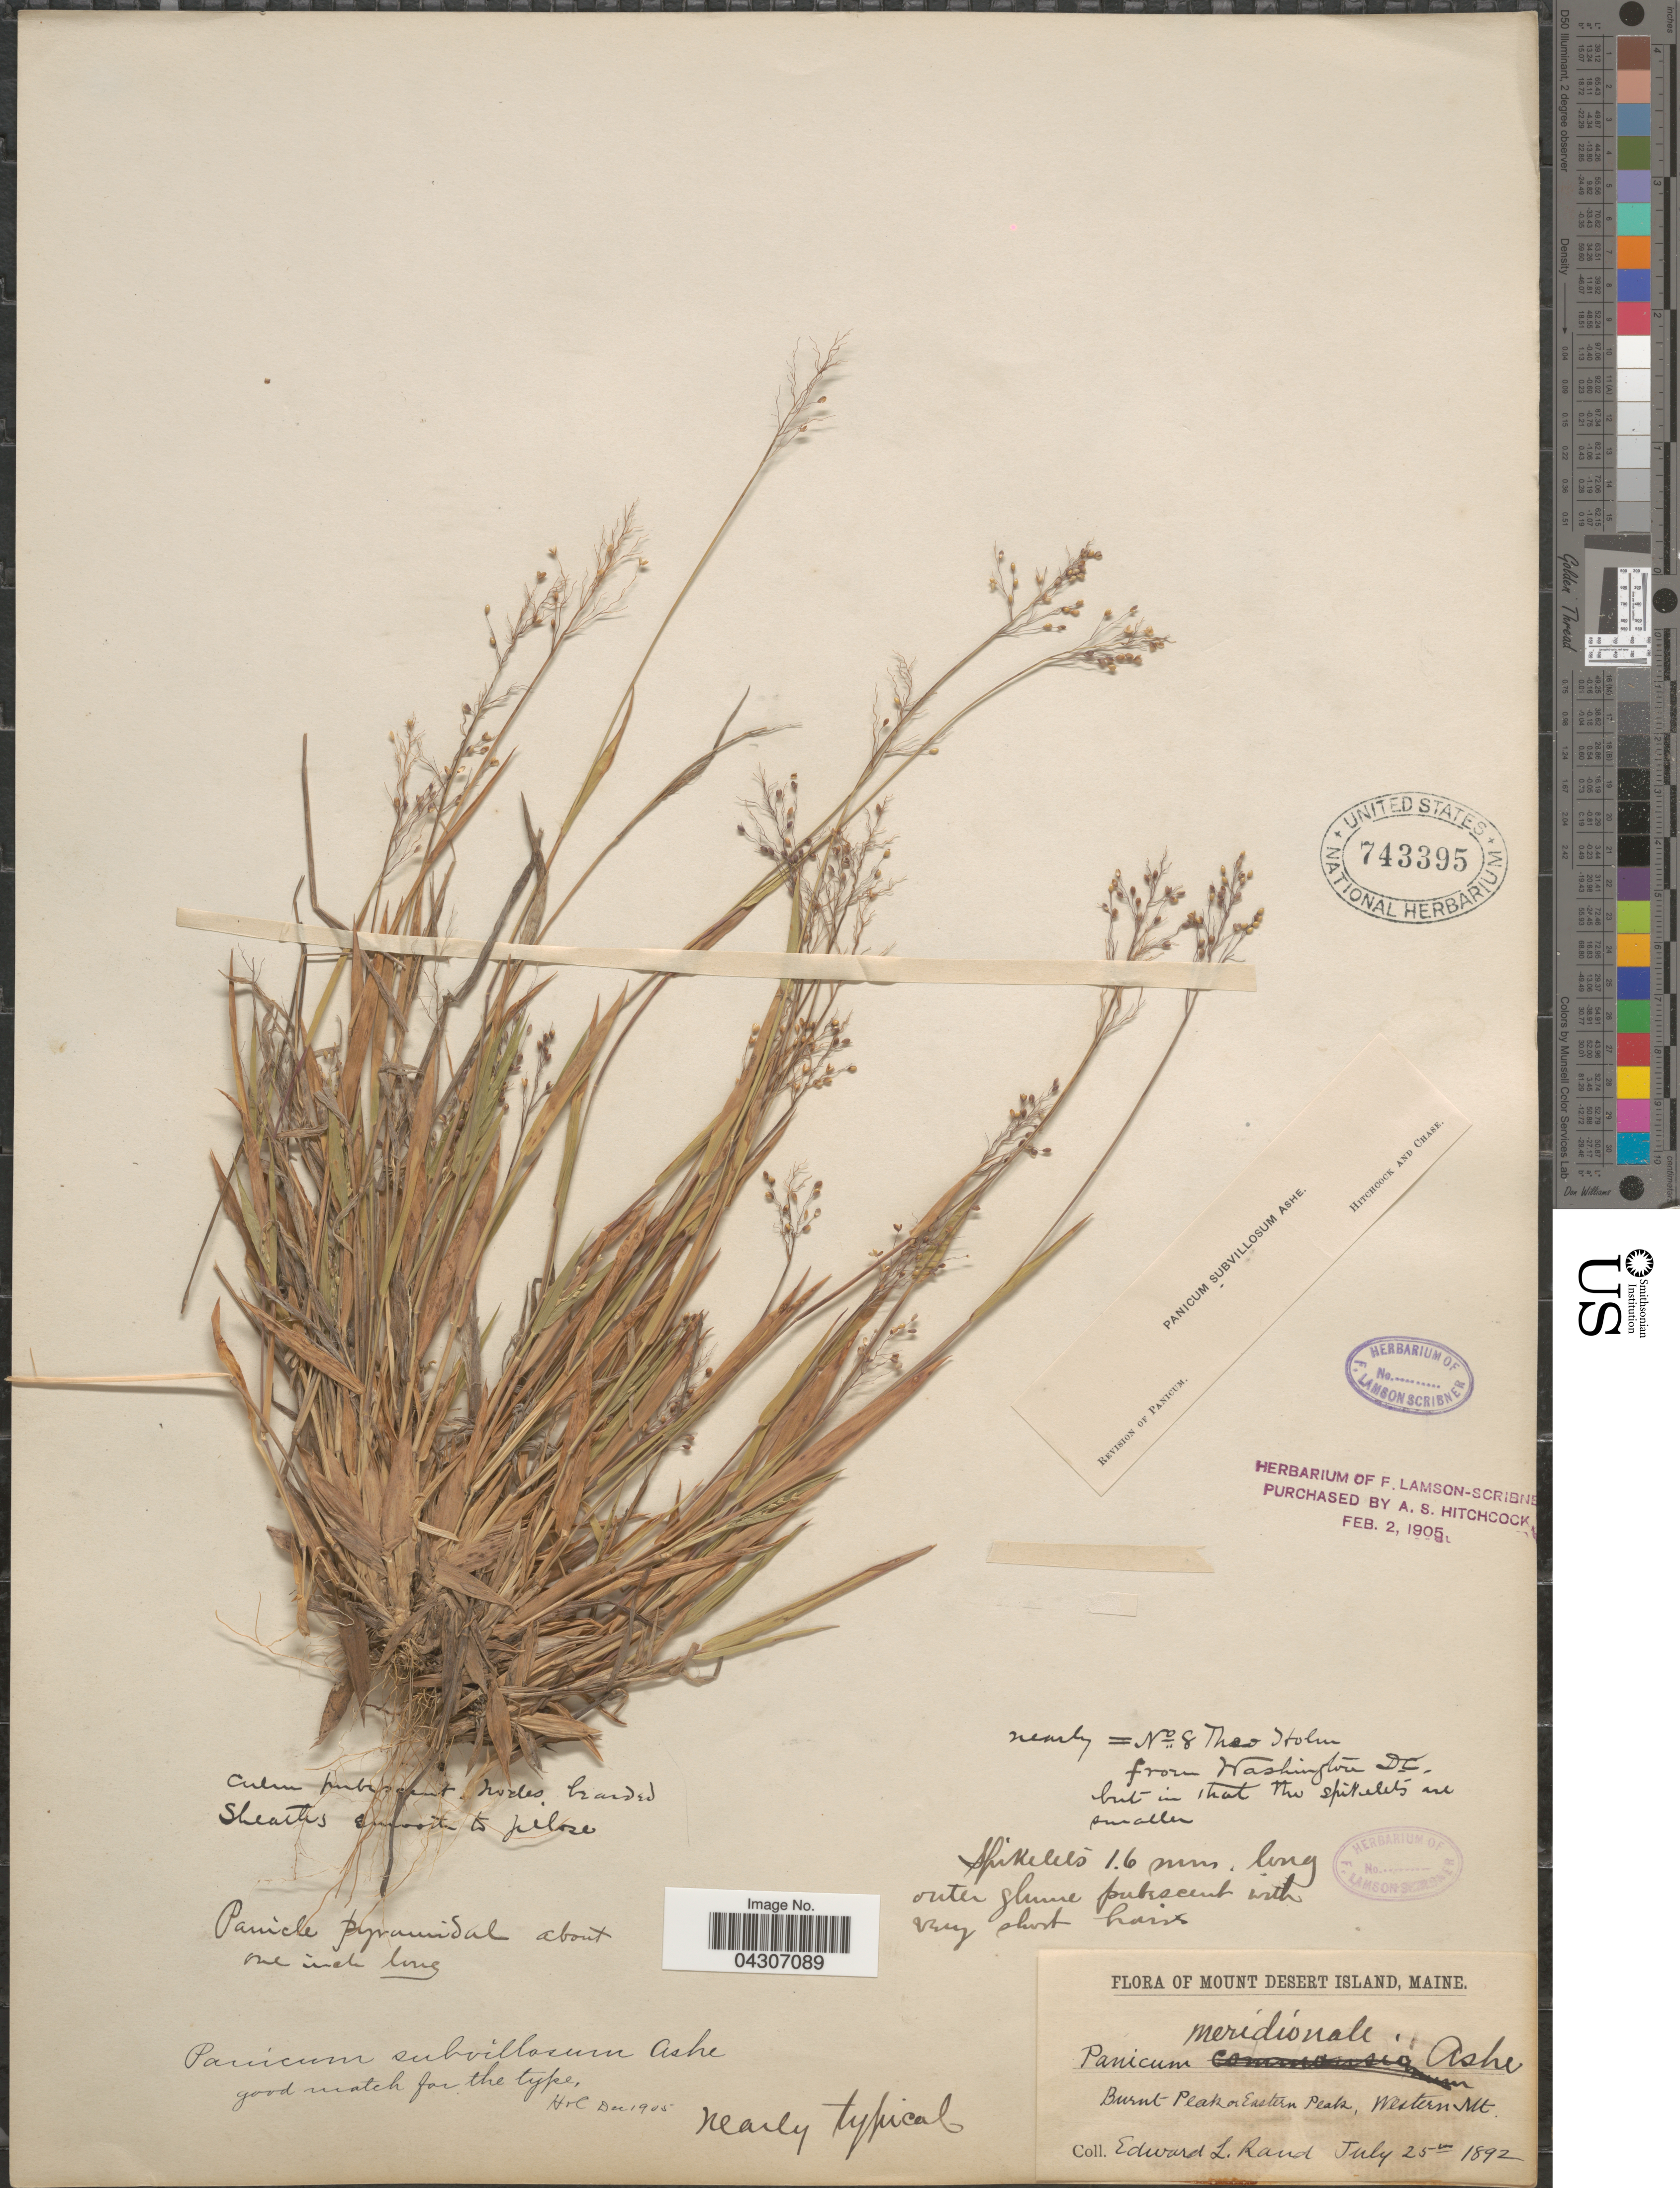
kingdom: Plantae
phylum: Tracheophyta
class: Liliopsida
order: Poales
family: Poaceae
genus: Dichanthelium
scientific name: Dichanthelium aciculare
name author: (Desv. ex Poir.) Gould & C.A. Clark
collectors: E. Rand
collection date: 1892-07-25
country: United States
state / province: Maine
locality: Mount Desert Island. Burnt Peak or Eastern Peaks, Western Mt.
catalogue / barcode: US 743395